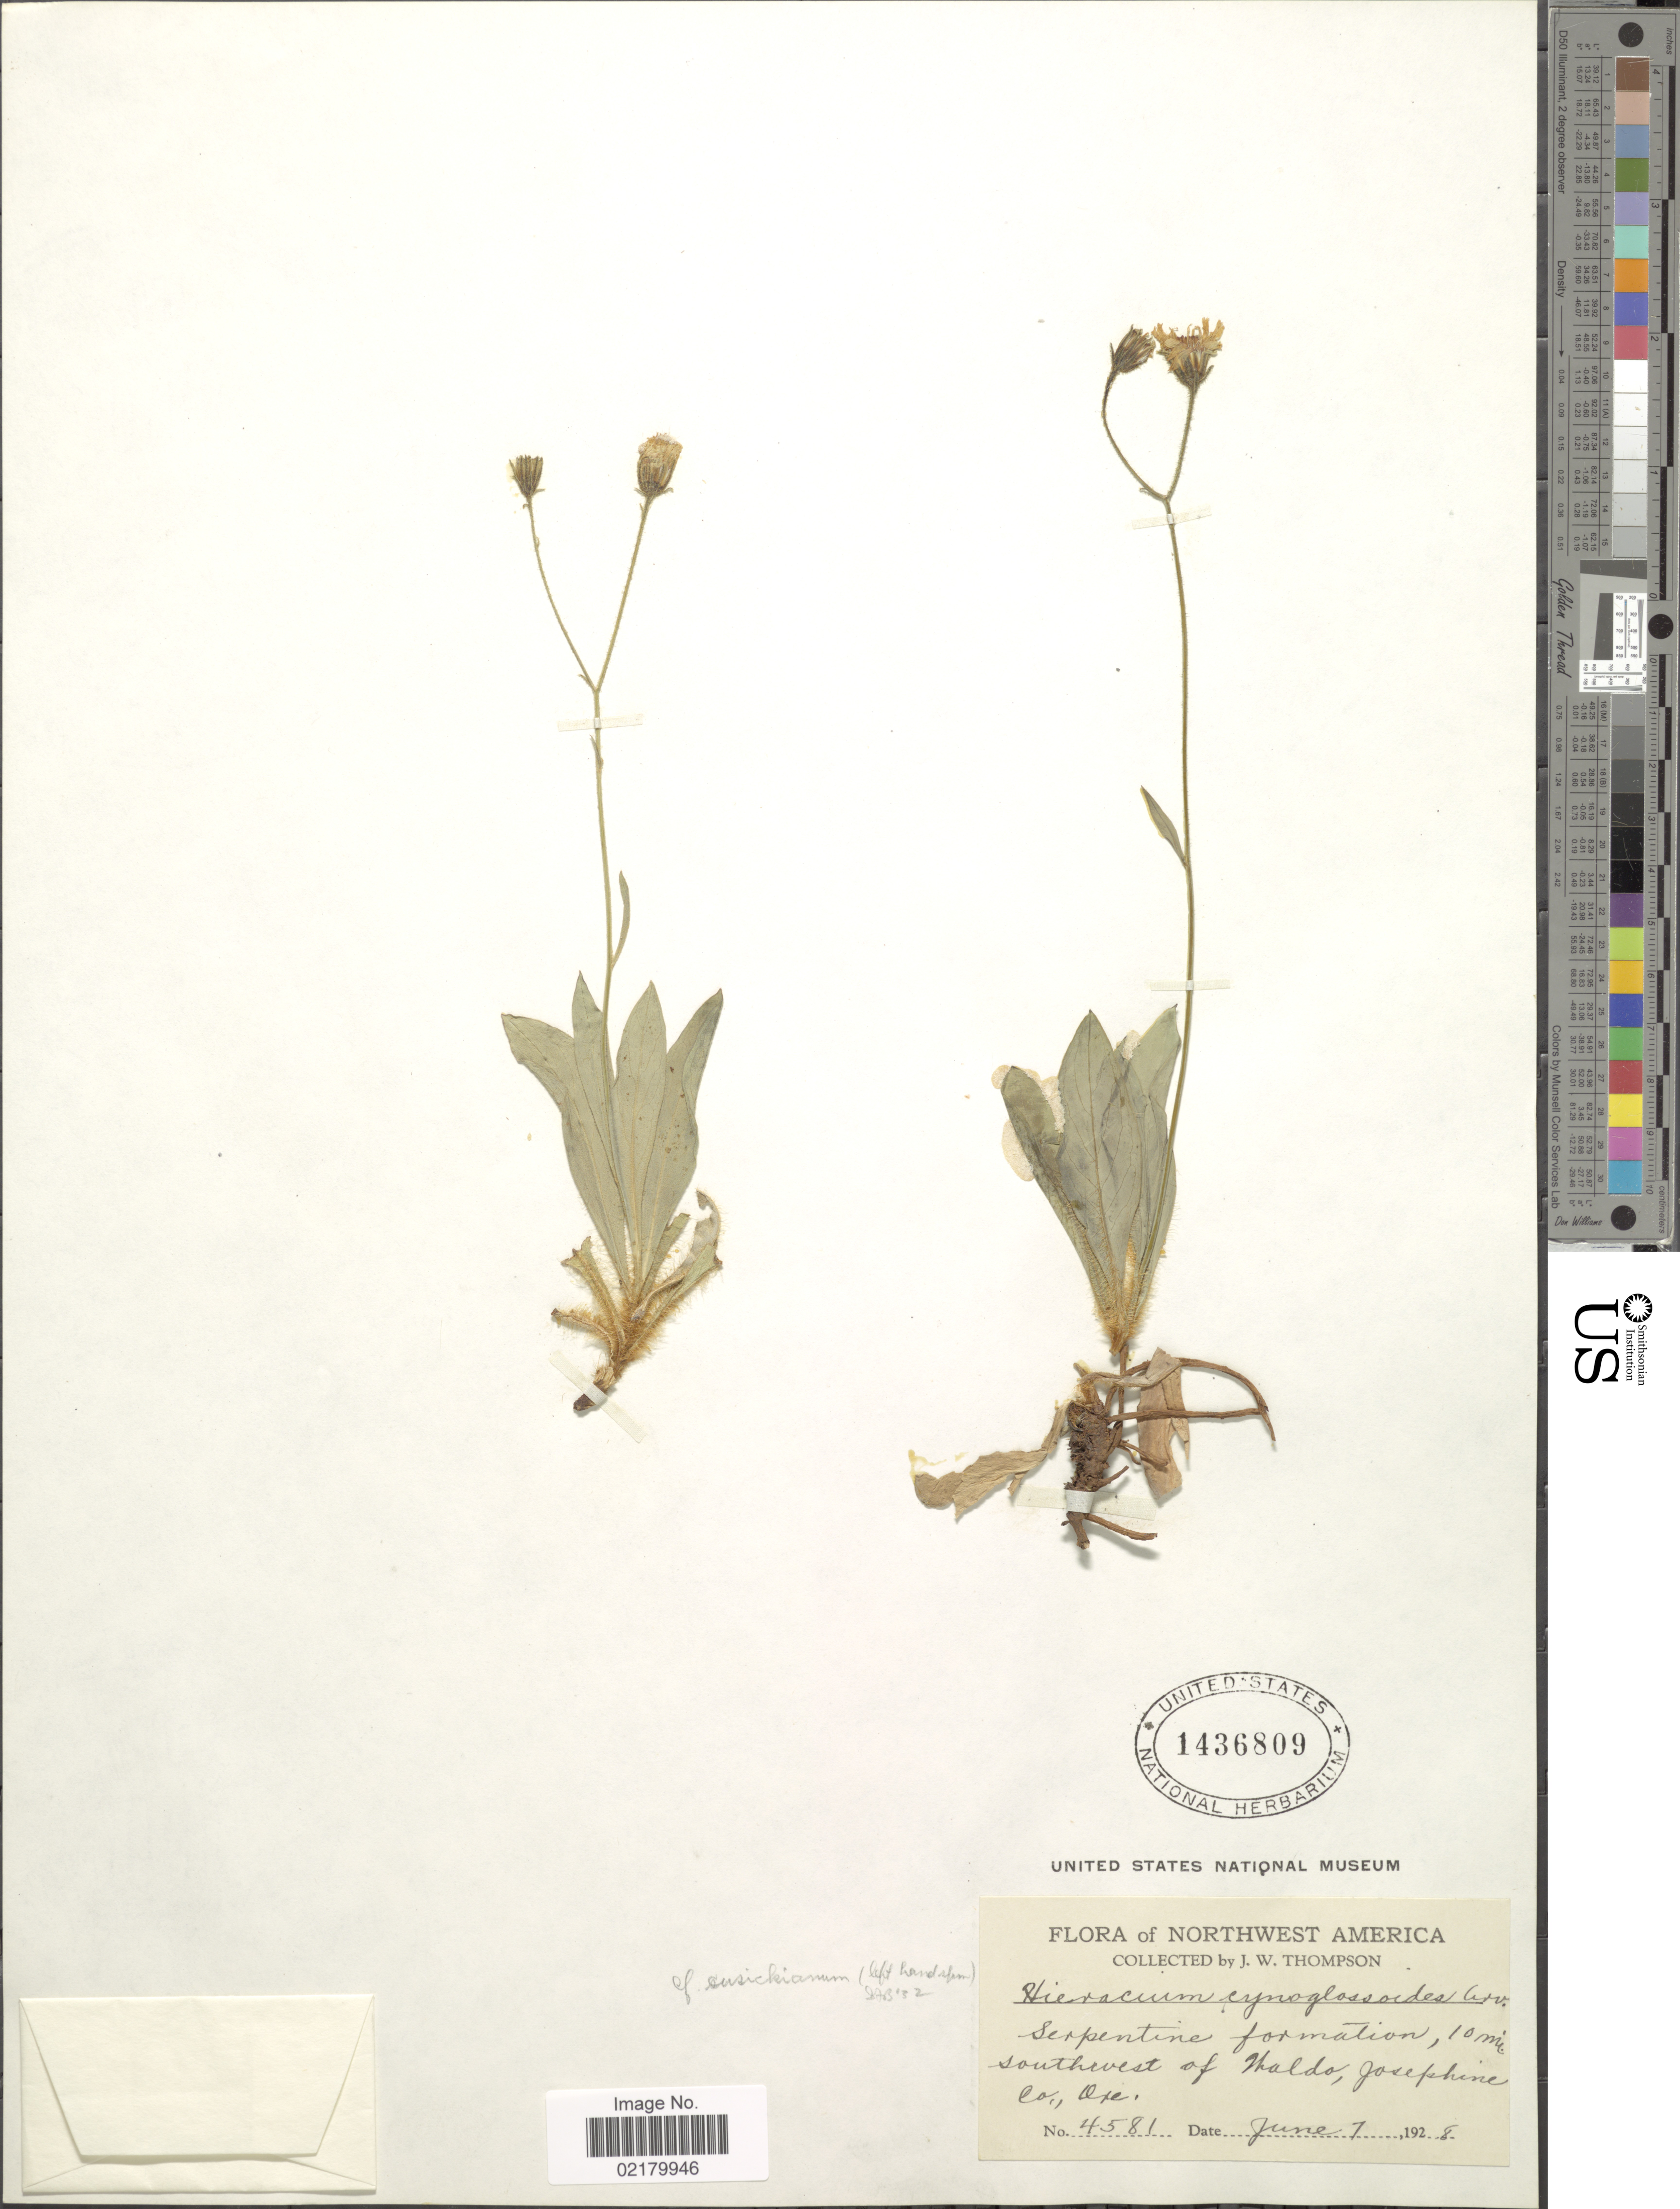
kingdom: Plantae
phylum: Tracheophyta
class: Magnoliopsida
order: Asterales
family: Asteraceae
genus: Hieracium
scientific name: Hieracium cusickianum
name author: Zahn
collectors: J. W. Thompson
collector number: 4581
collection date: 1928-06-07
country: United States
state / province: Oregon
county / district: Josephine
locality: Northwest America, Serpentine formation, 10 mi southwest of Waldo, Josephine Co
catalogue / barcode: US 1436809